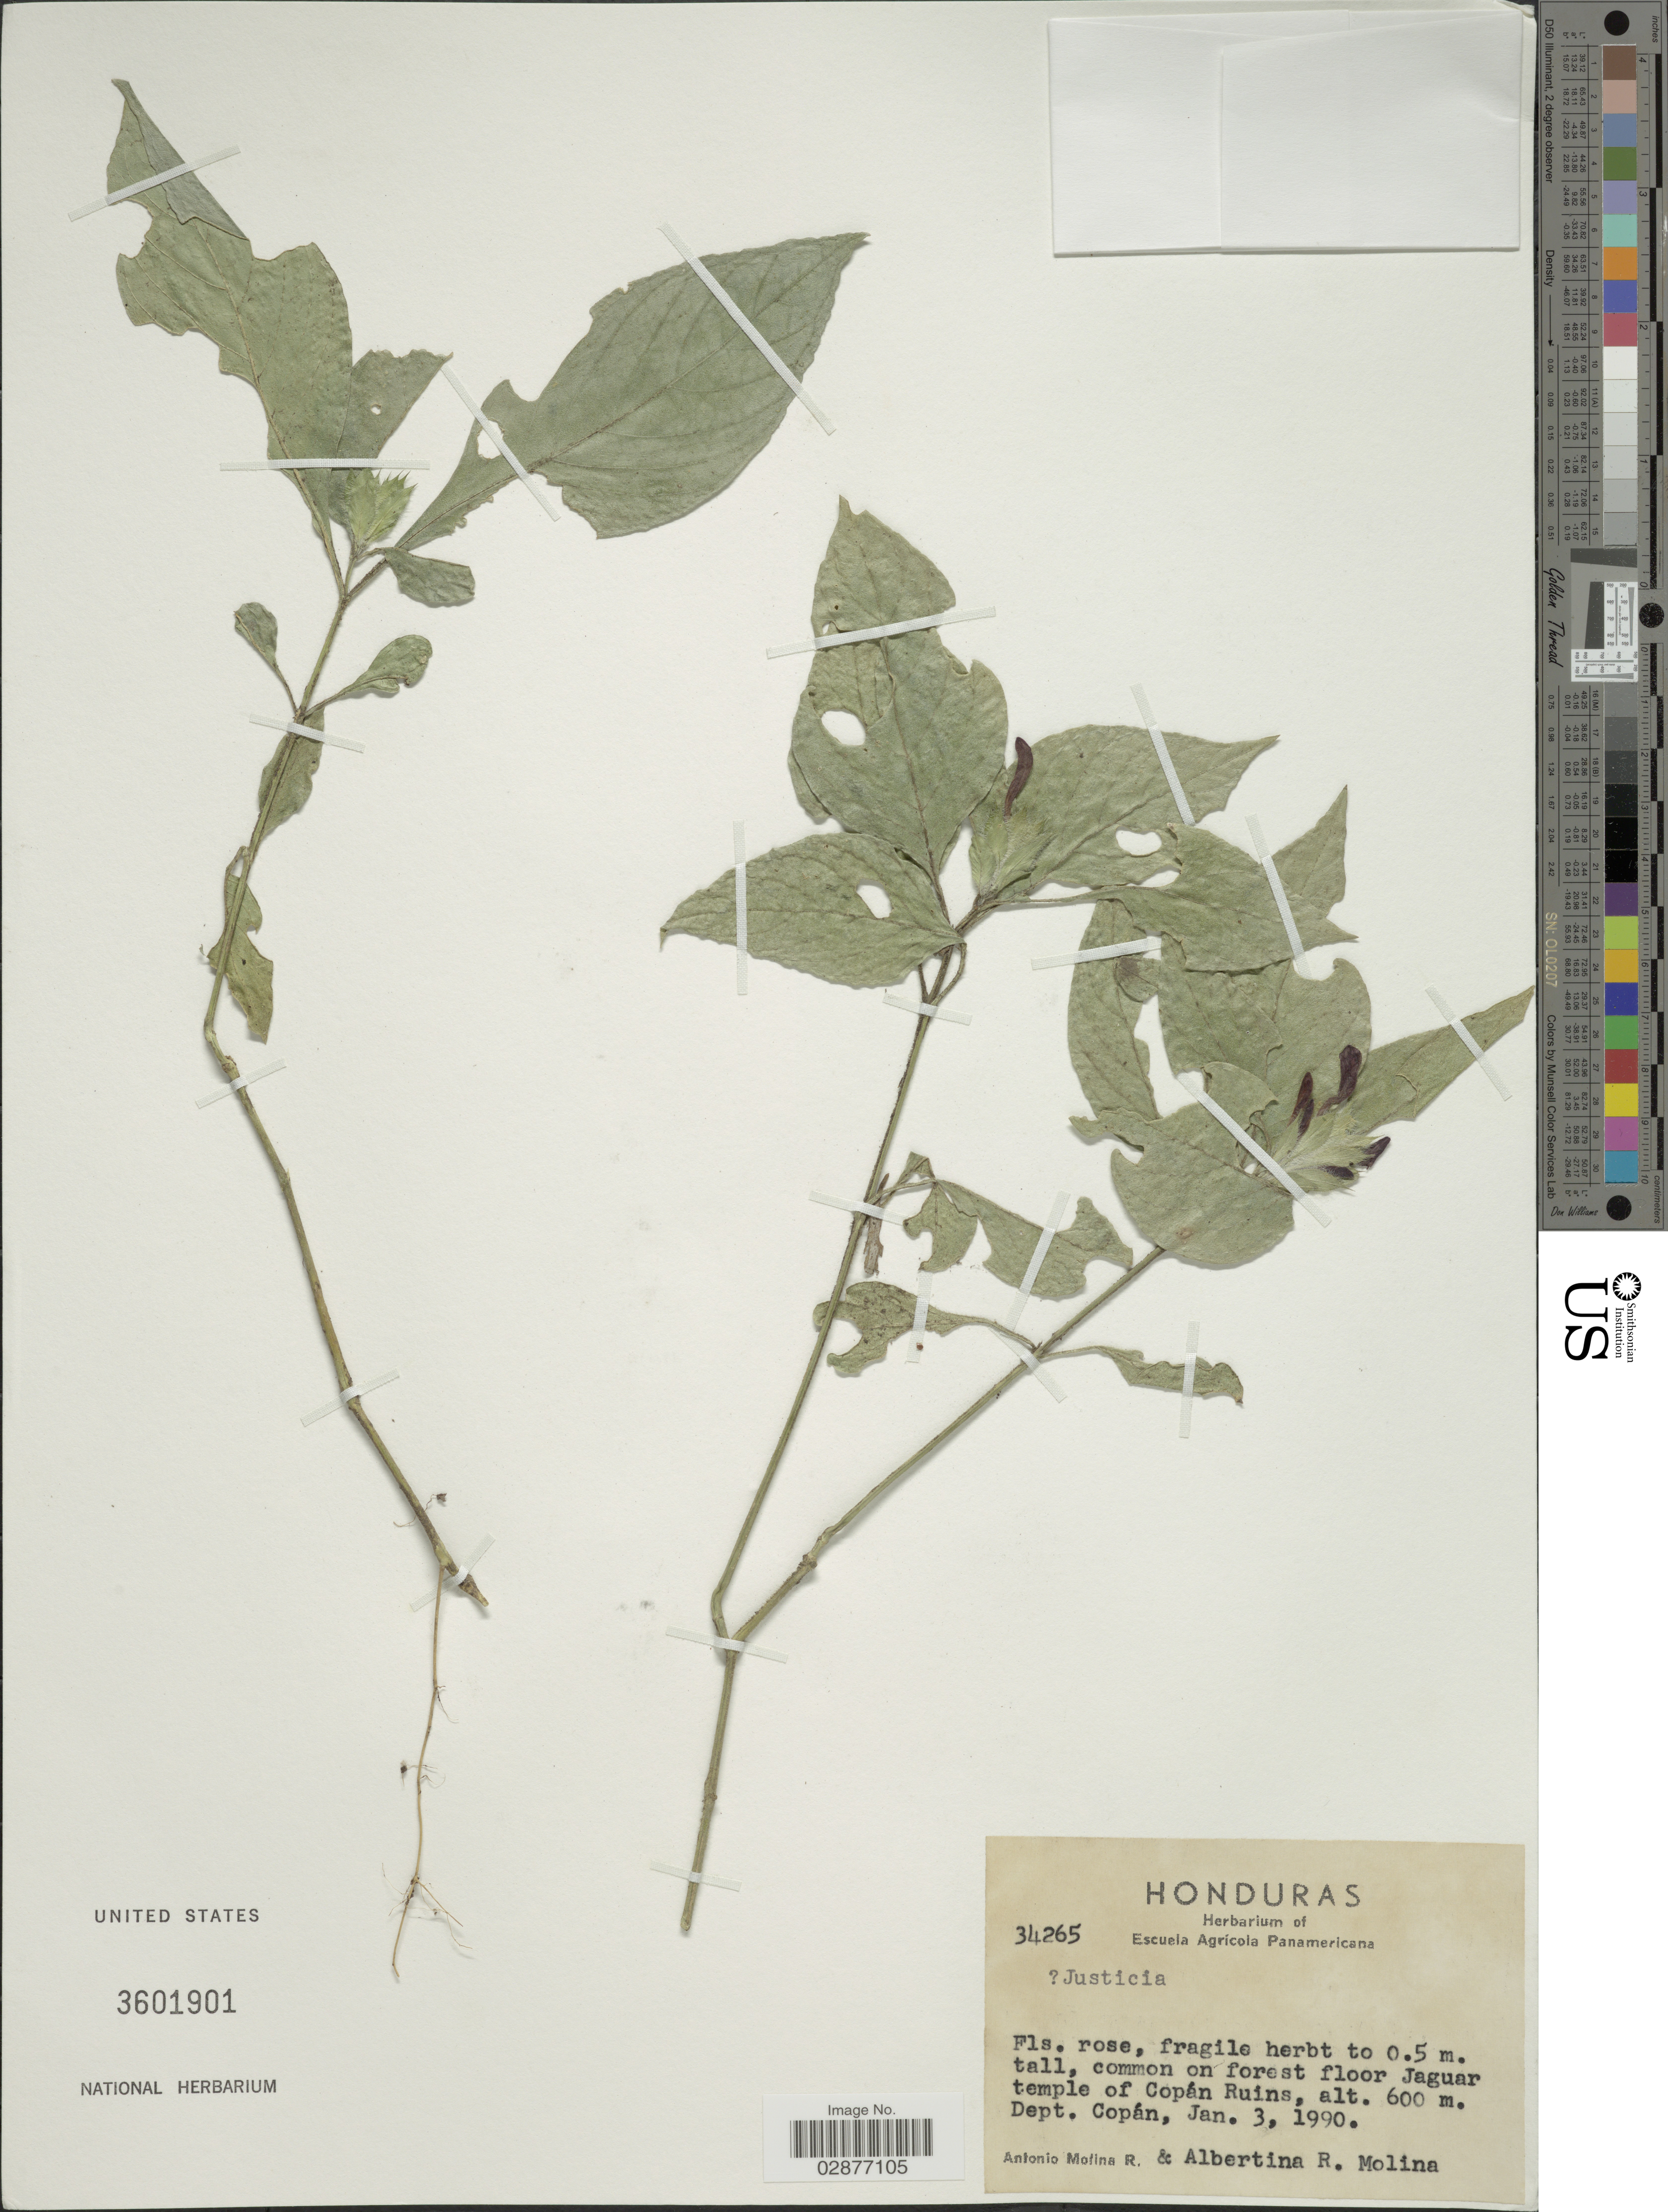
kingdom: Plantae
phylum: Tracheophyta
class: Magnoliopsida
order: Lamiales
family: Acanthaceae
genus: Justicia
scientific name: Justicia sp.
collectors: A. Molina R. & A. R. Molina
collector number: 34265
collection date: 1990-01-03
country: Honduras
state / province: Copán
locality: Common on forest floor Jaguar temple of Copán Ruins. Dept. Copán.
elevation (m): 600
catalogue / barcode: US 3601901